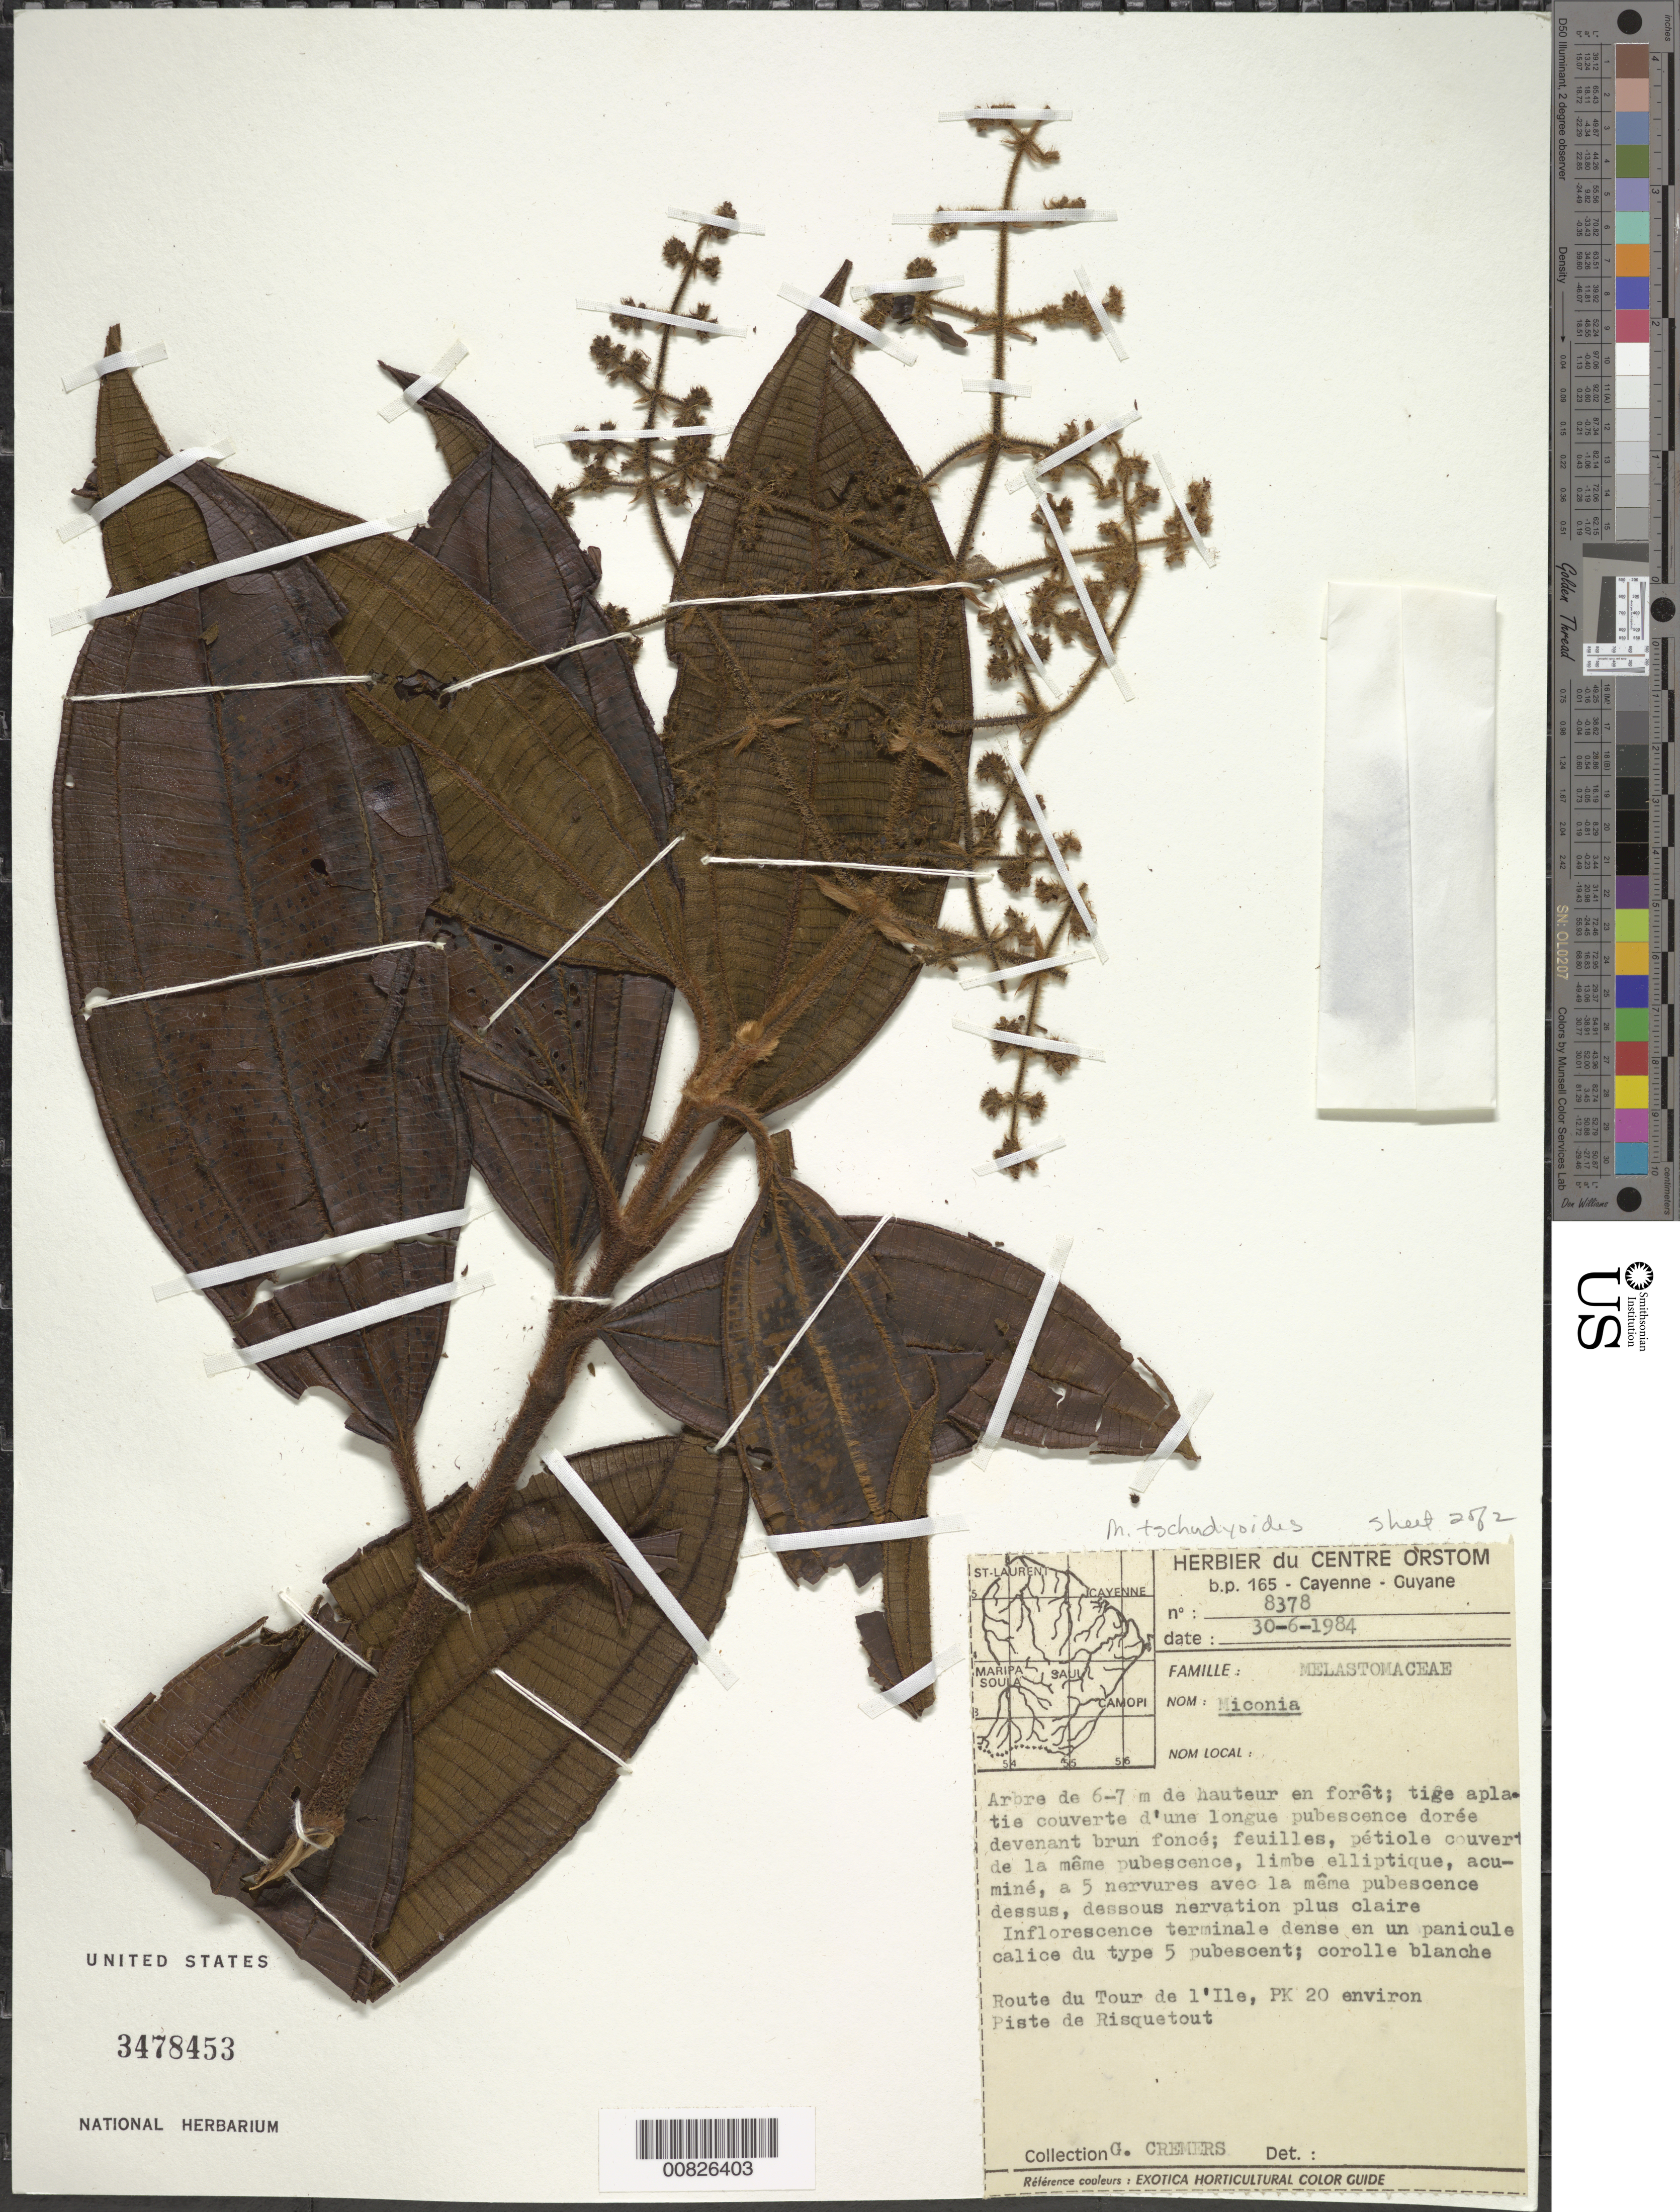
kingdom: Plantae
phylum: Tracheophyta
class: Magnoliopsida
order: Myrtales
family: Melastomataceae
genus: Miconia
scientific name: Miconia tschudyoides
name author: Cogn. in Mart.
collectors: G. Cremers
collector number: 8378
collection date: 1984-06-30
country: French Guiana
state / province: Cayenne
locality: Route du Tour de I'lle, PK 20 environ Piste de Risquetout.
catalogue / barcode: US 3478453